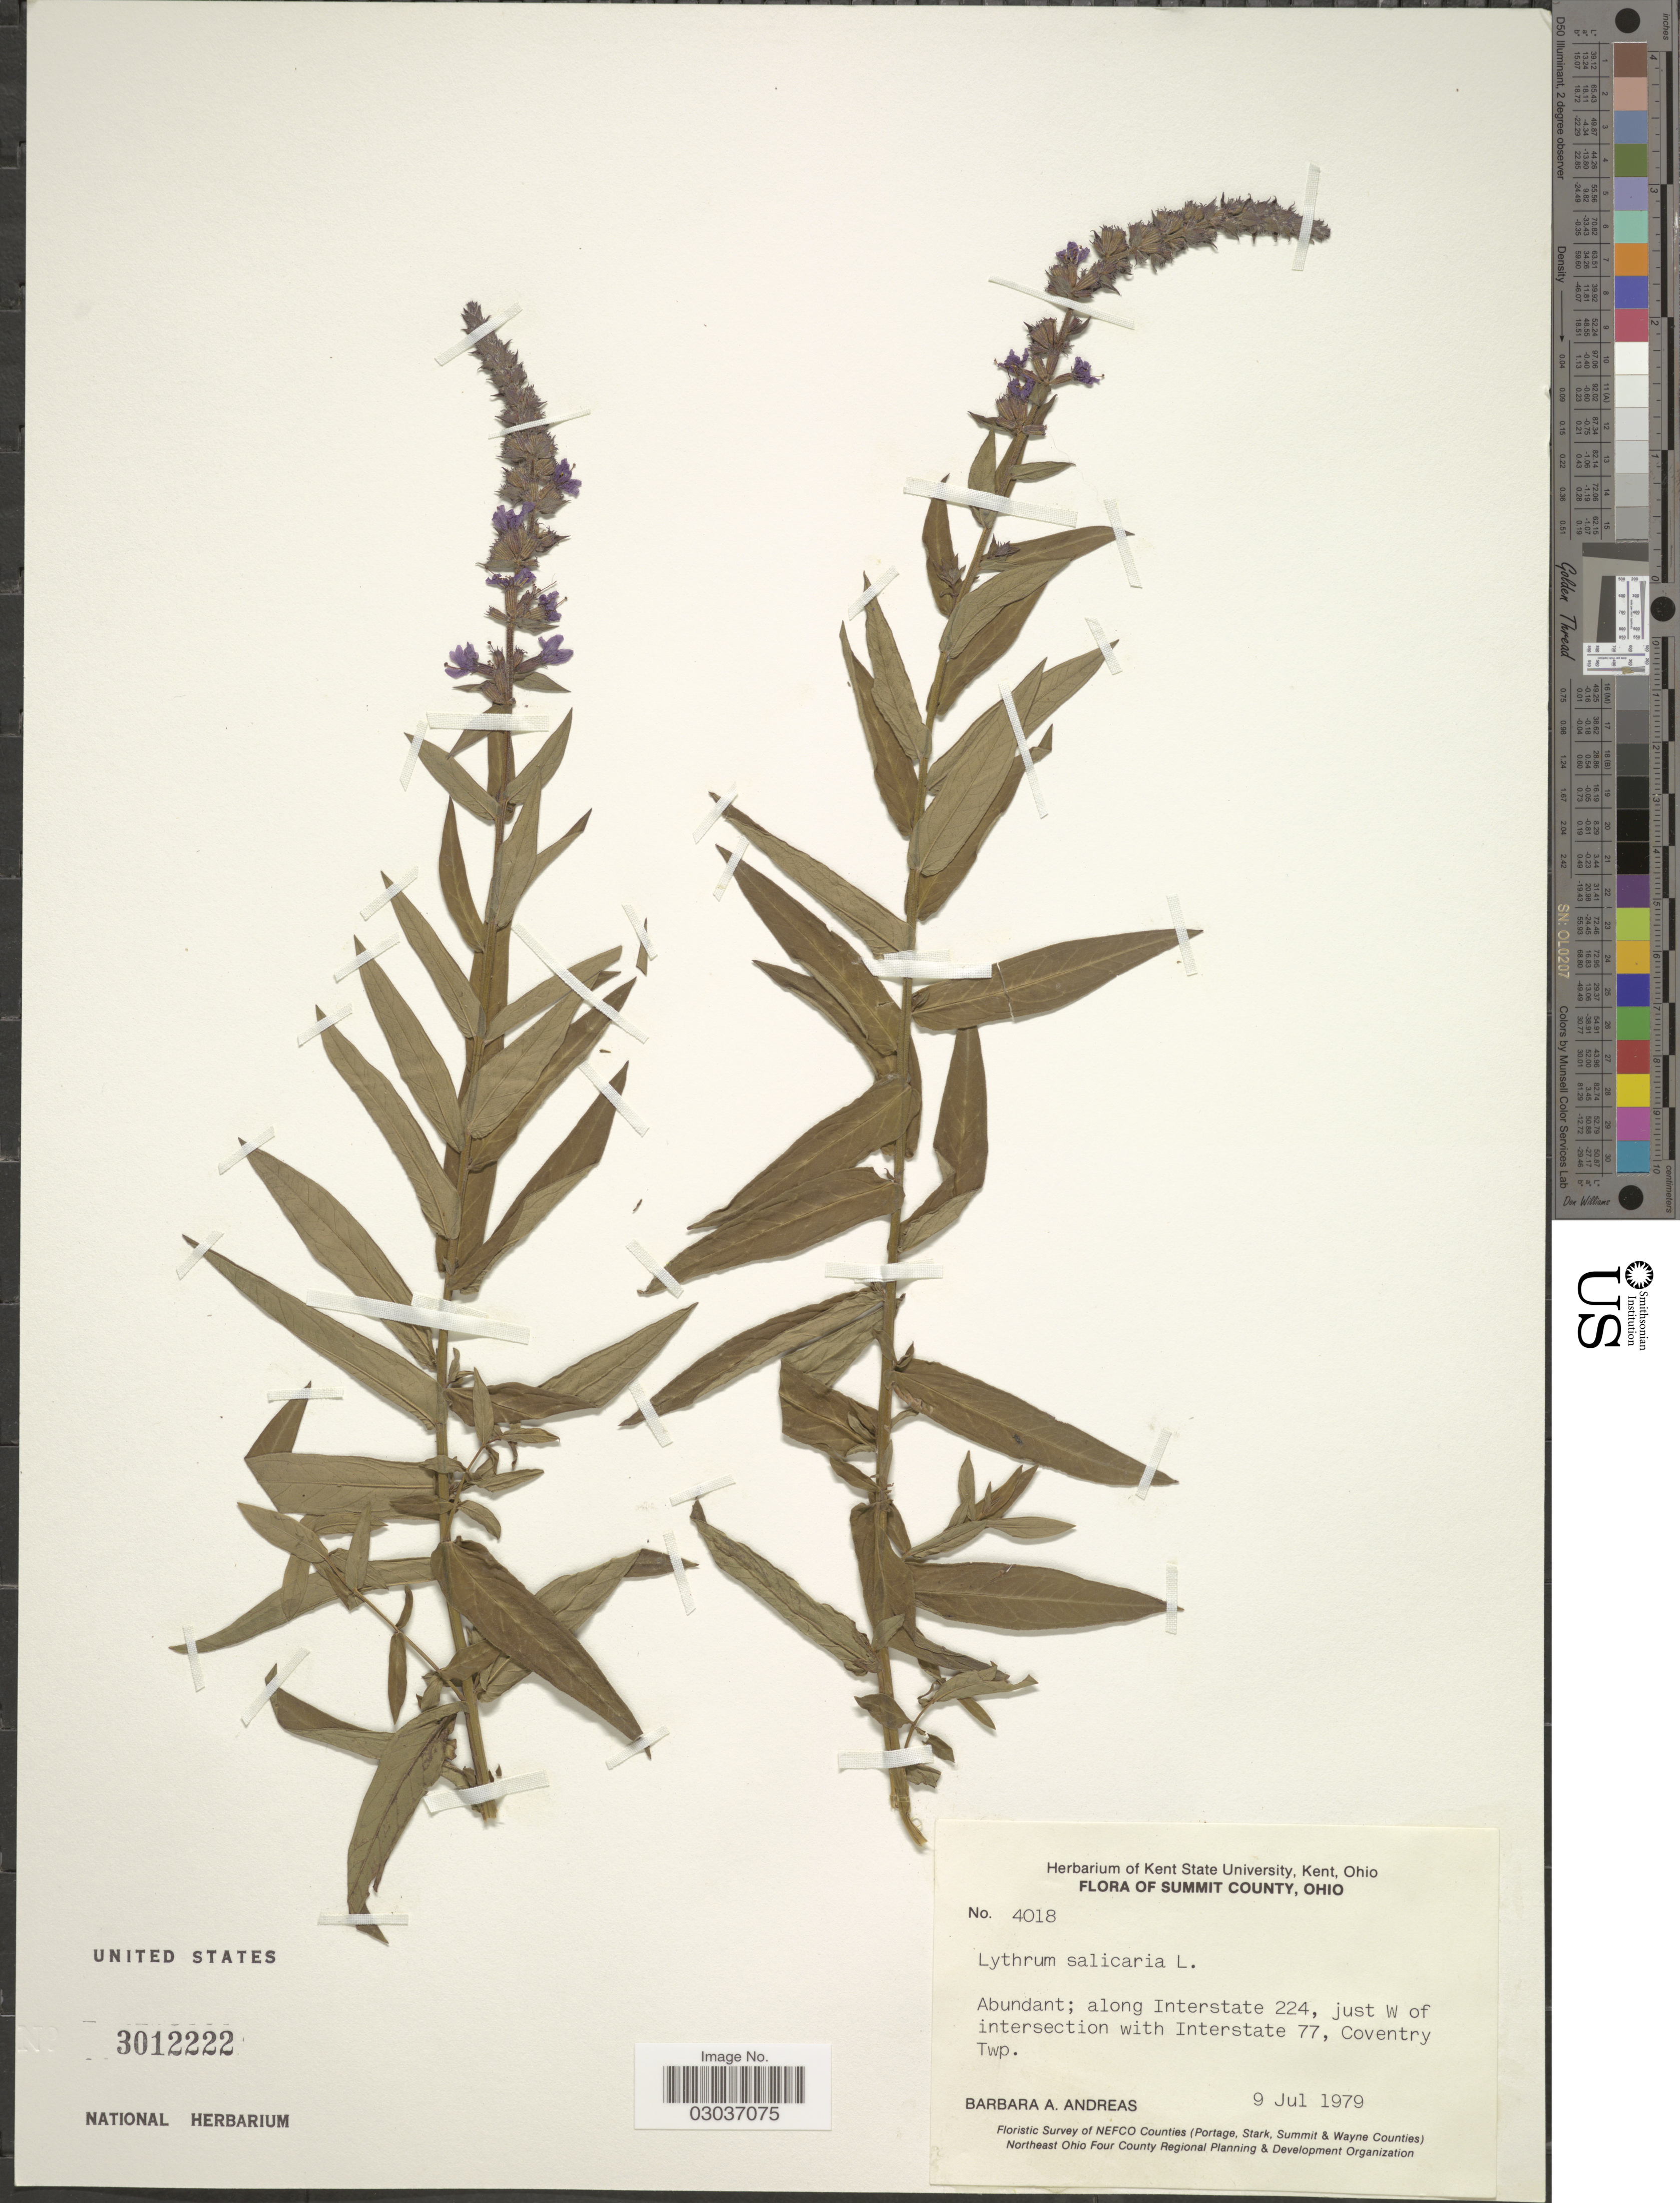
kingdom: Plantae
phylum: Tracheophyta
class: Magnoliopsida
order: Myrtales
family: Lythraceae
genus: Lythrum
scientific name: Lythrum salicaria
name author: L.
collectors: B. A. Andreas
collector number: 4018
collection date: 1979-07-09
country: United States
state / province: Ohio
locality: Summit County, along Interstate 224, just W of intersection with Interstate 77, Coventry Twp.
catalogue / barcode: US 3012222